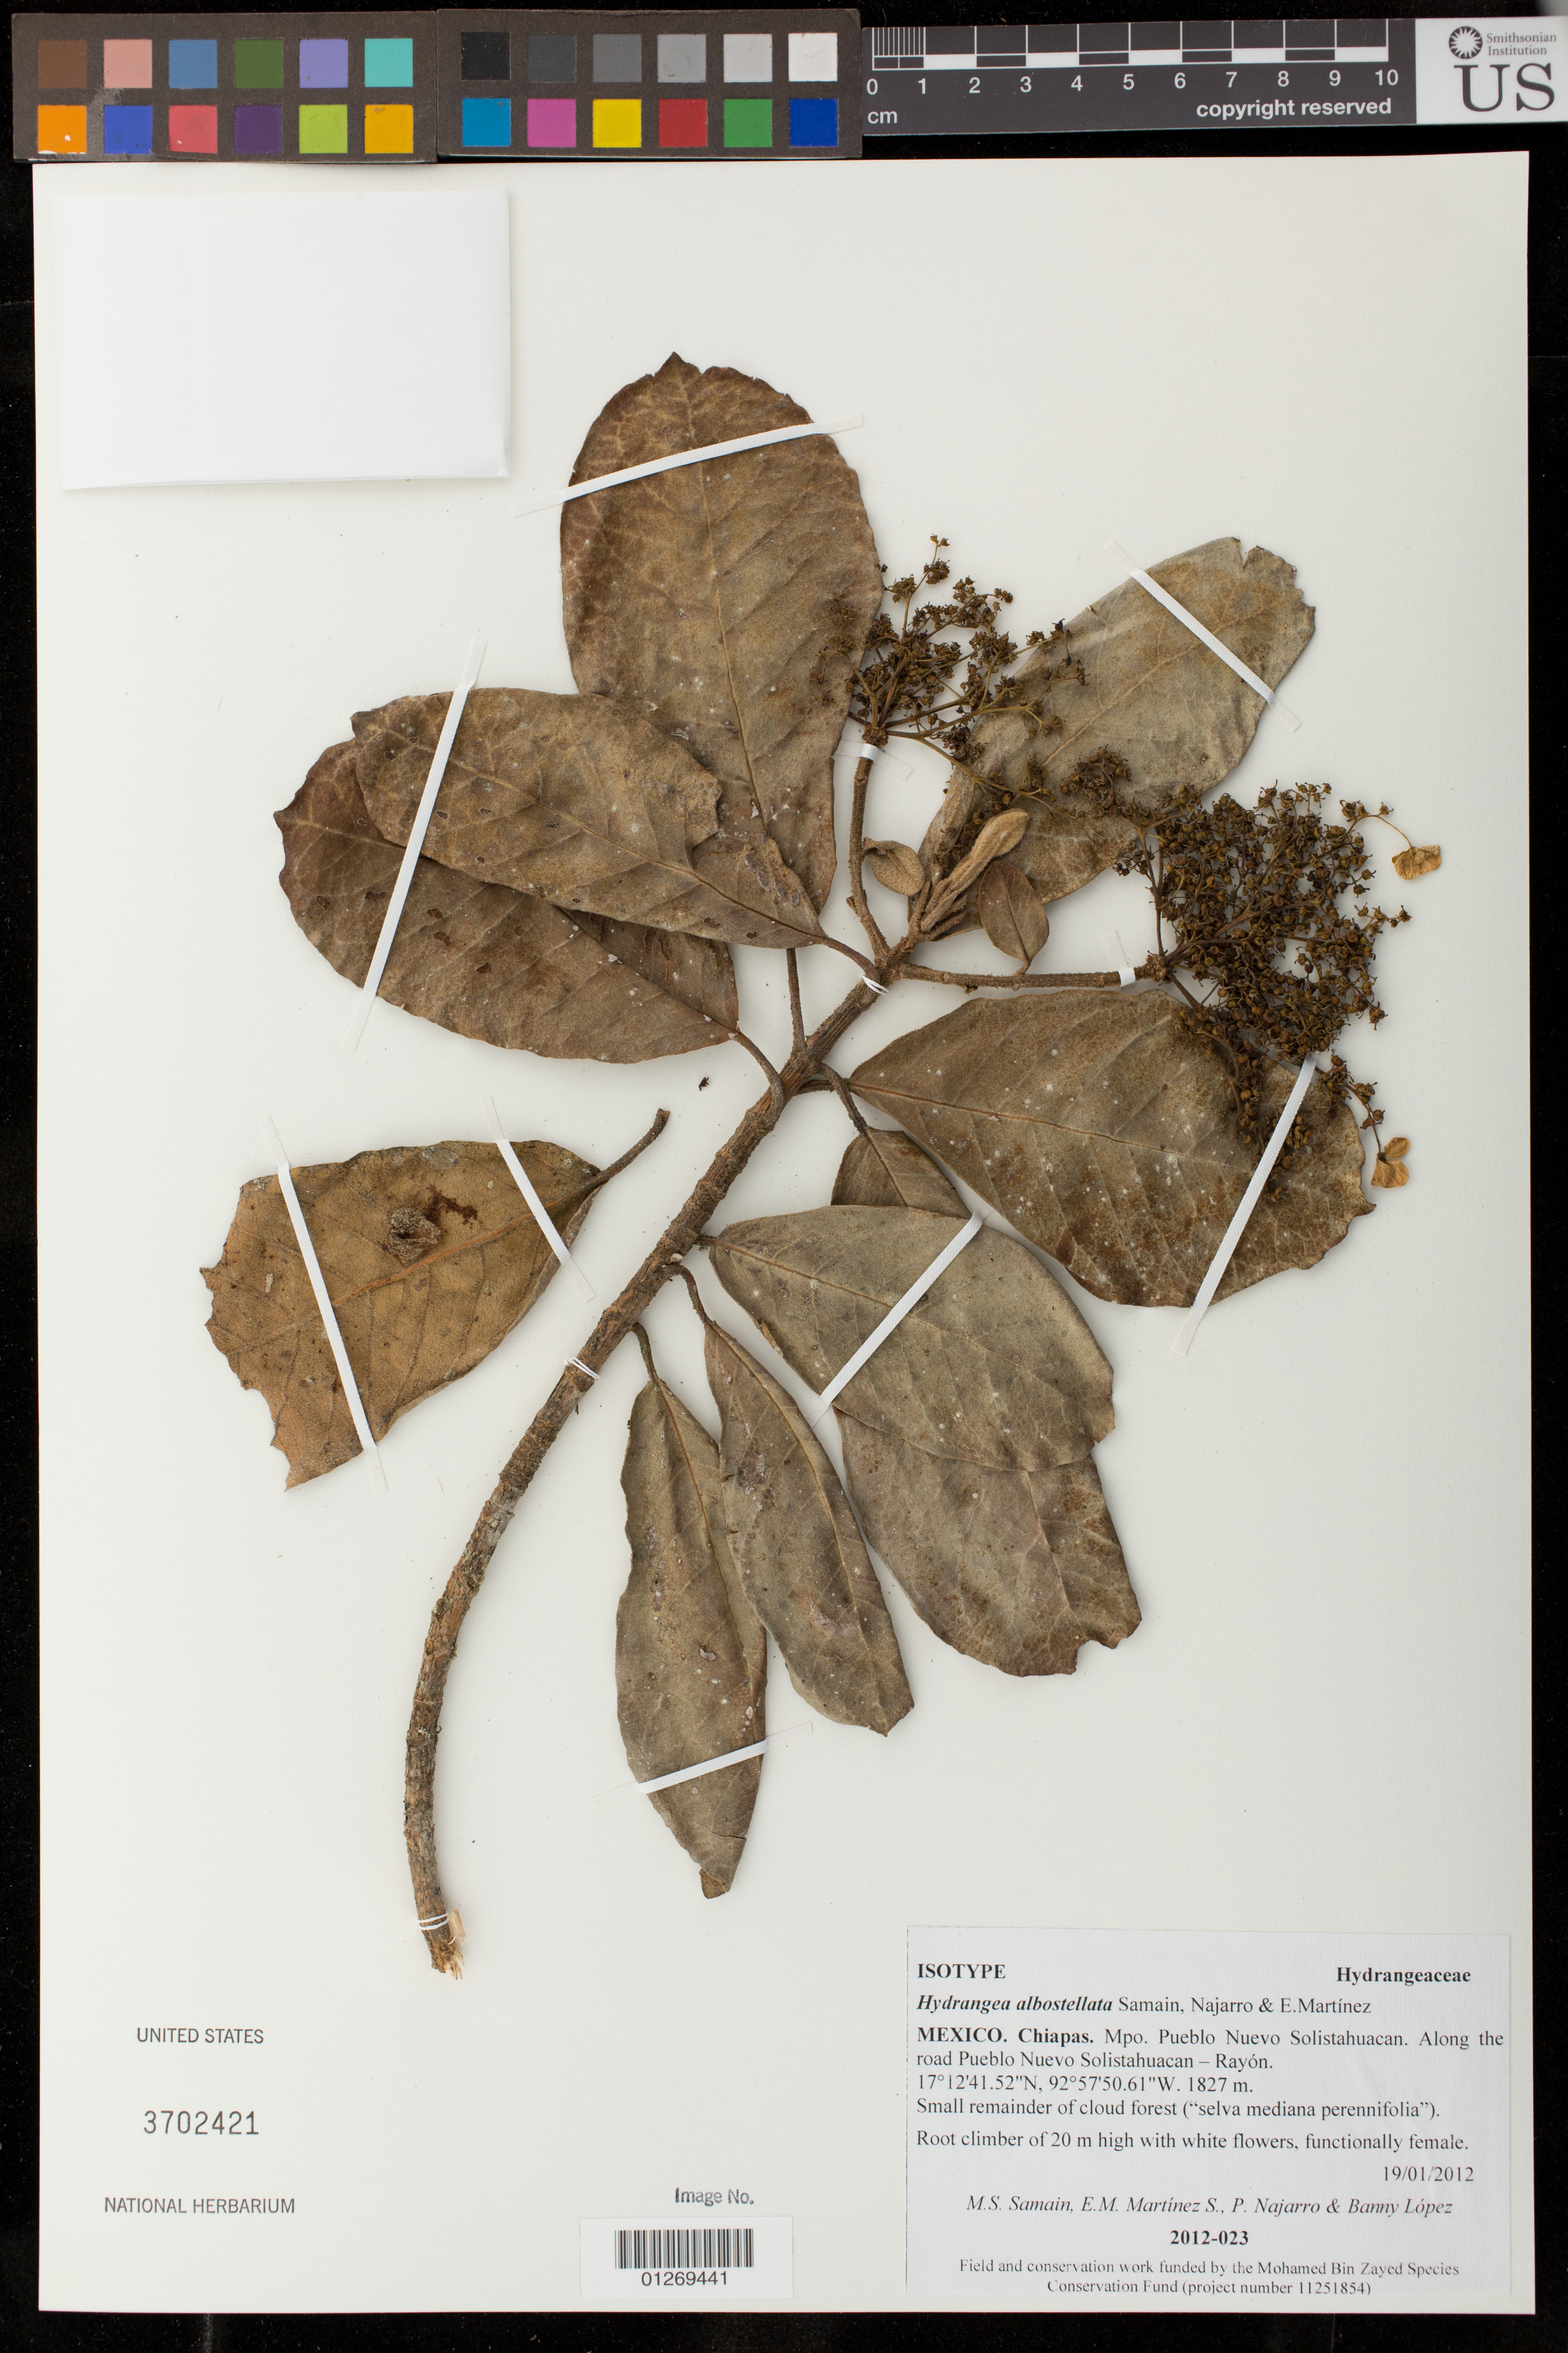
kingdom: Plantae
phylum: Tracheophyta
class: Magnoliopsida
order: Cornales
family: Hydrangeaceae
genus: Hydrangea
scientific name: Hydrangea albostellata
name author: Samain et al.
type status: Isotype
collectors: M.-S. Samain, E. M. Martínez S., F. Hernández Najarro & B. López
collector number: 2012-023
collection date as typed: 19/01/2012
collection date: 2012-01-19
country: Mexico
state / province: Chiapas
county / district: Pueblo Nuevo Solistahuacan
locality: Chiapas. Mpo. Pueblo Nuevo Solistahuacan. Along the road Pueblo Nuevo Solistahuacan - Rayón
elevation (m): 1827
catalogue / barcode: US 3702421